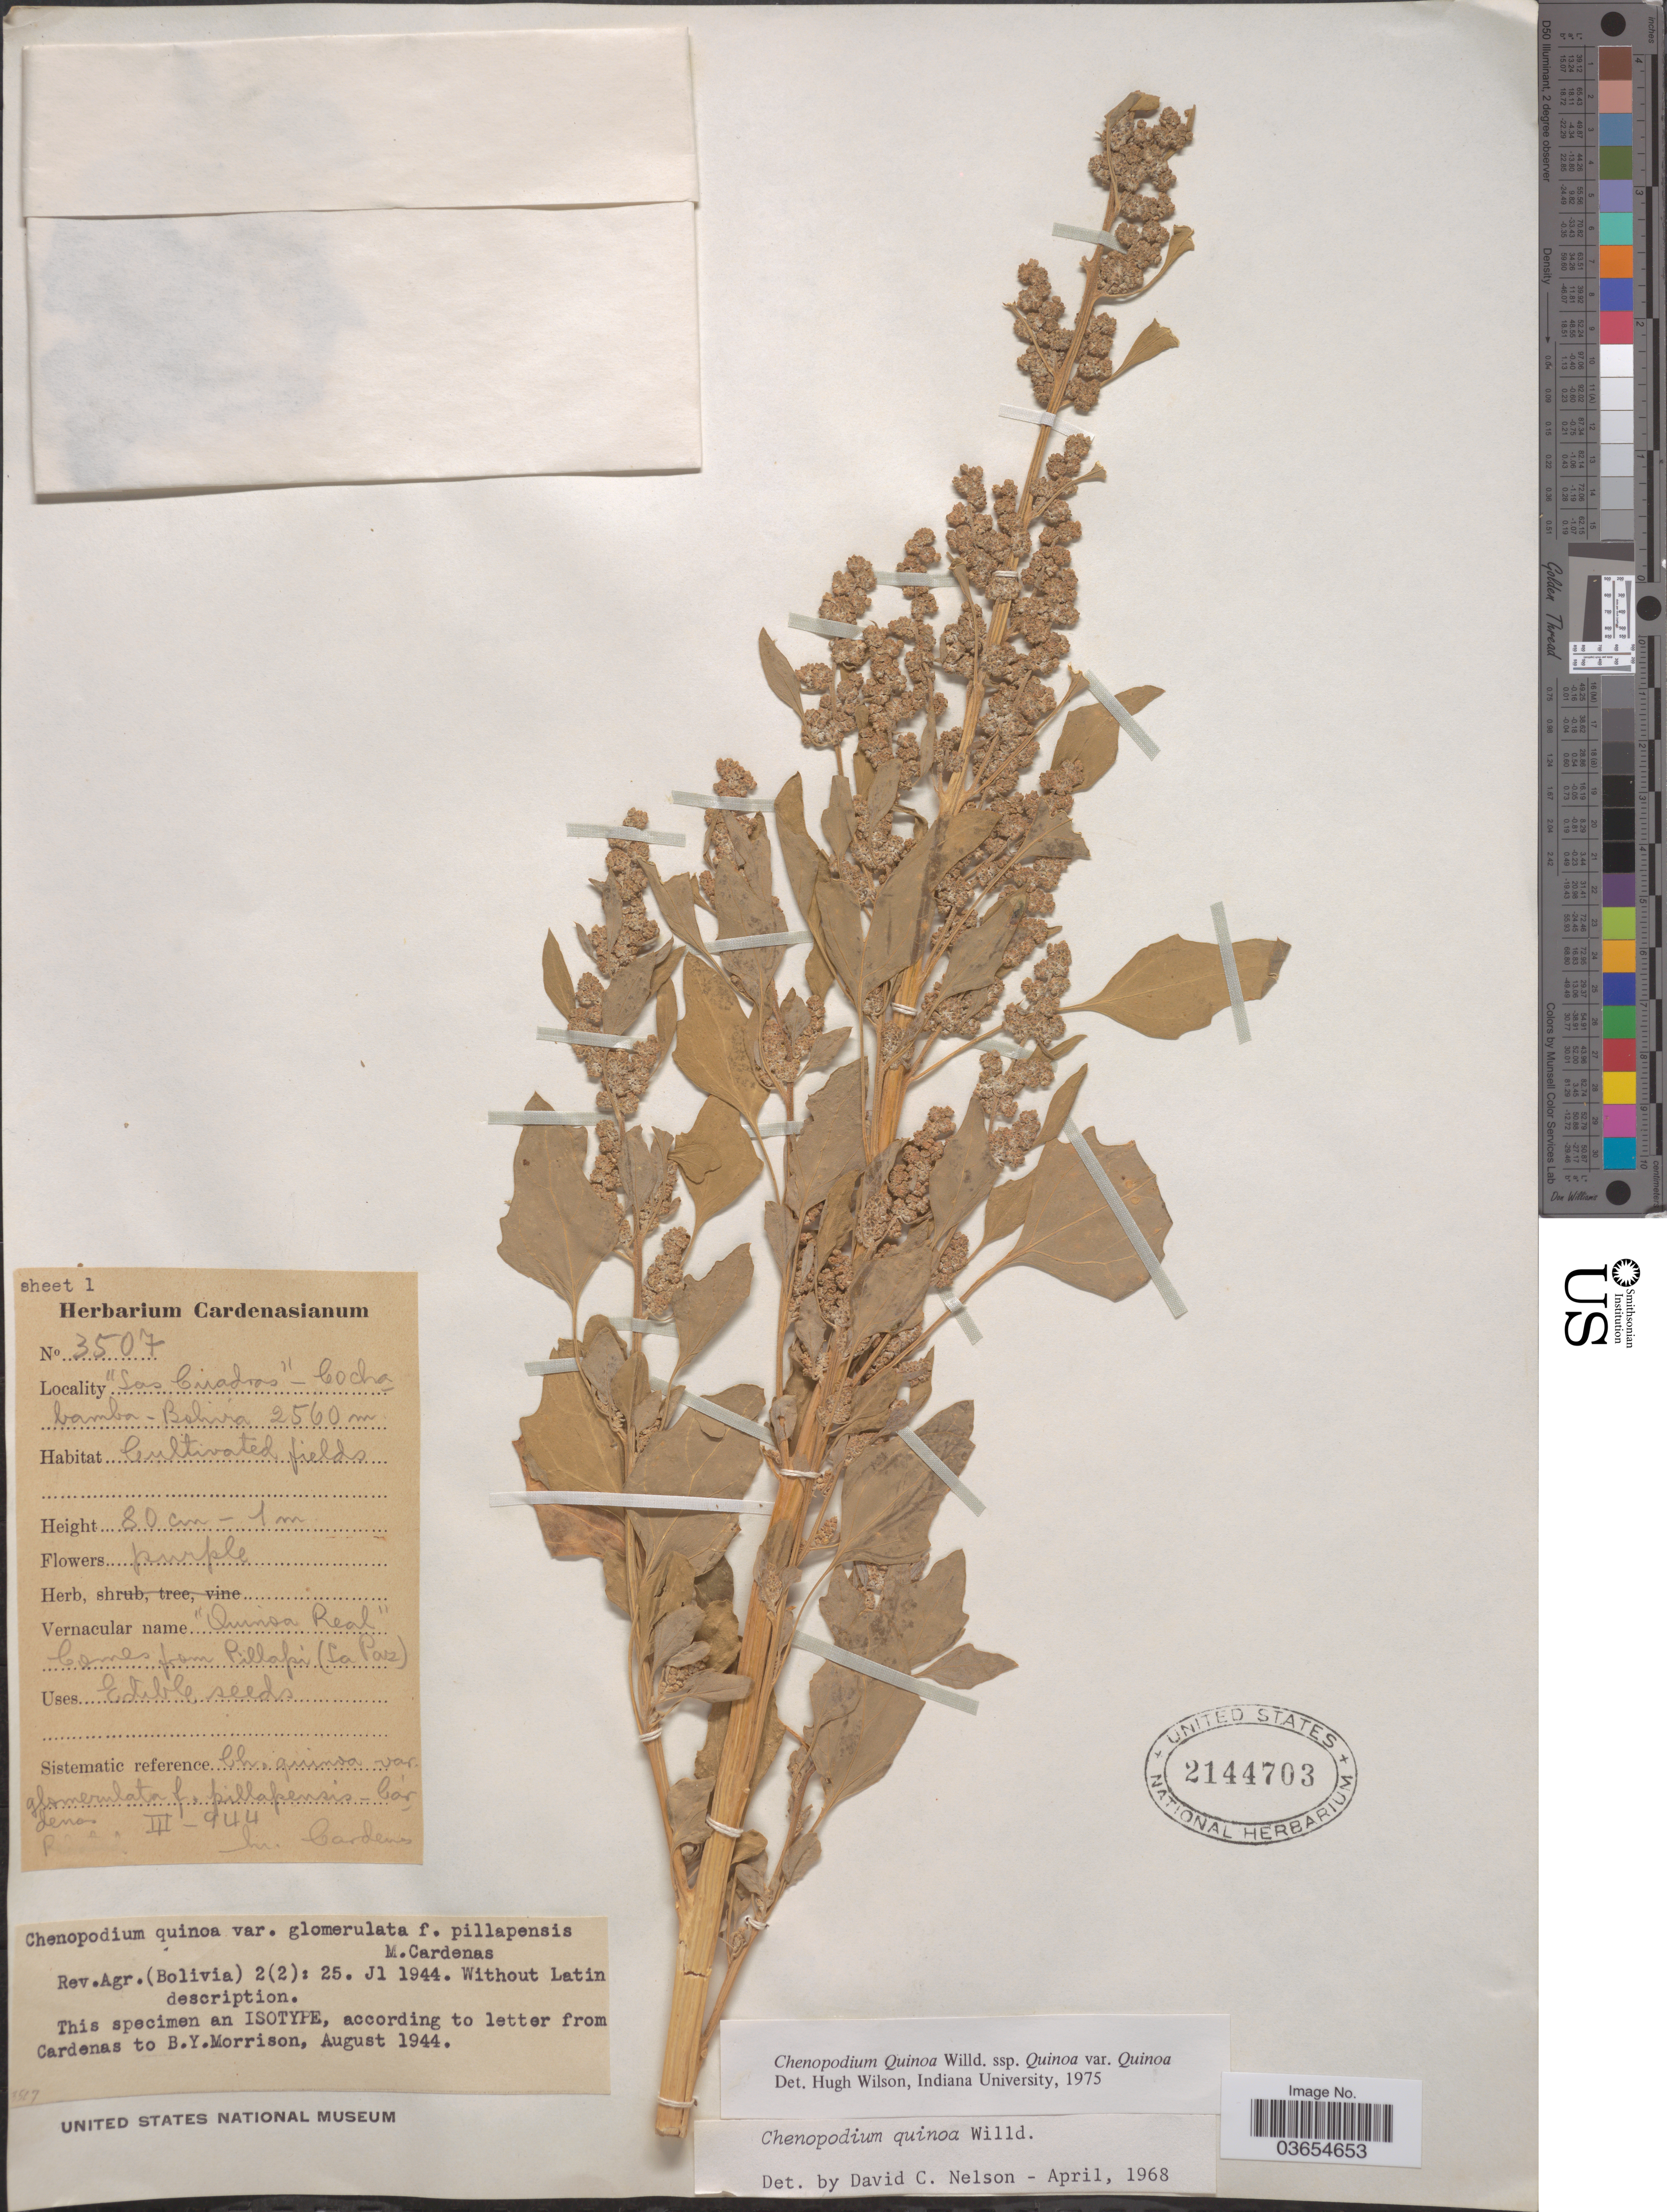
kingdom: Plantae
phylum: Tracheophyta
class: Magnoliopsida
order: Caryophyllales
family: Amaranthaceae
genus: Chenopodium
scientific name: Chenopodium quinoa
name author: Willd.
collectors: M. Cárdenas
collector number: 3507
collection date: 1944-03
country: Bolivia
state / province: Cochabamba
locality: Las Cuadras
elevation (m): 2560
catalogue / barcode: US 2144703